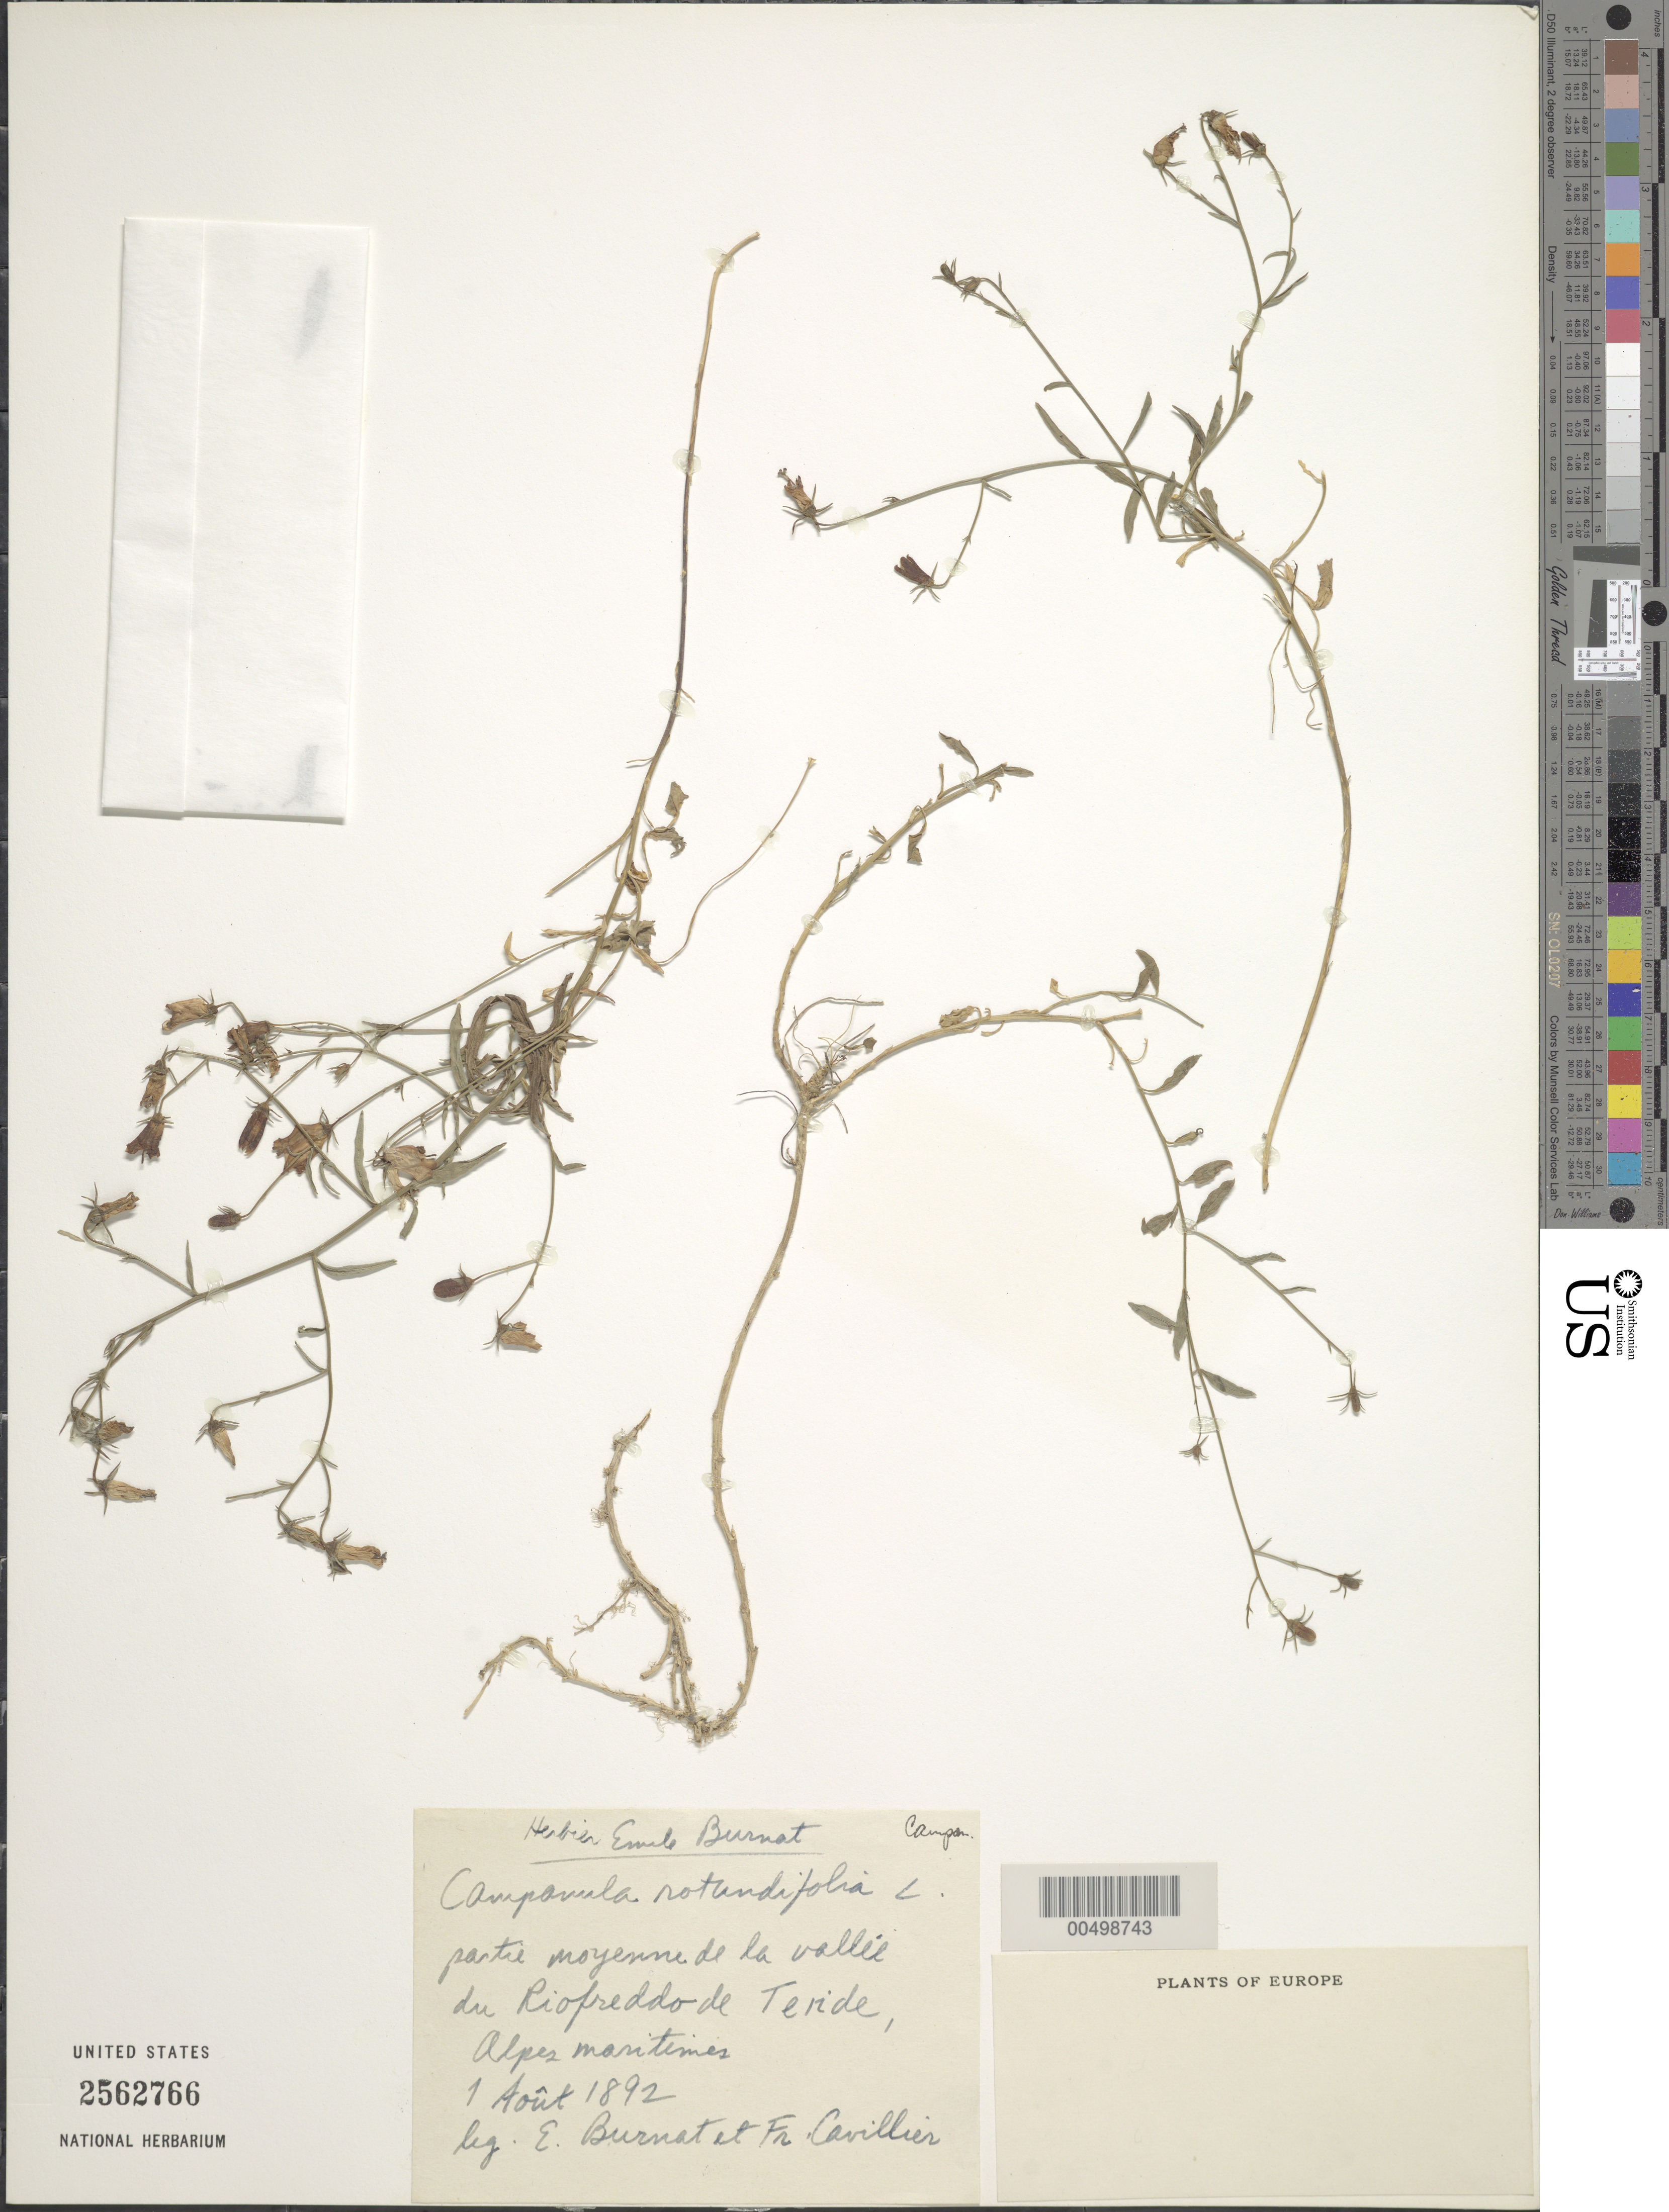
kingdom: Plantae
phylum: Tracheophyta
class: Magnoliopsida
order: Asterales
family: Campanulaceae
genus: Campanula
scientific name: Campanula rotundifolia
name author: L.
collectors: E. Burnat & F. Cavillier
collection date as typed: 01 Aug 1892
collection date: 1892-08-01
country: France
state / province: Provence-Alpes-Côte d'Azur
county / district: Alpes-Maritimes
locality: Riofreddo de Tende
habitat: partie moyenne de la vallée (middle of the valley)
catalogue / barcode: US 2562766